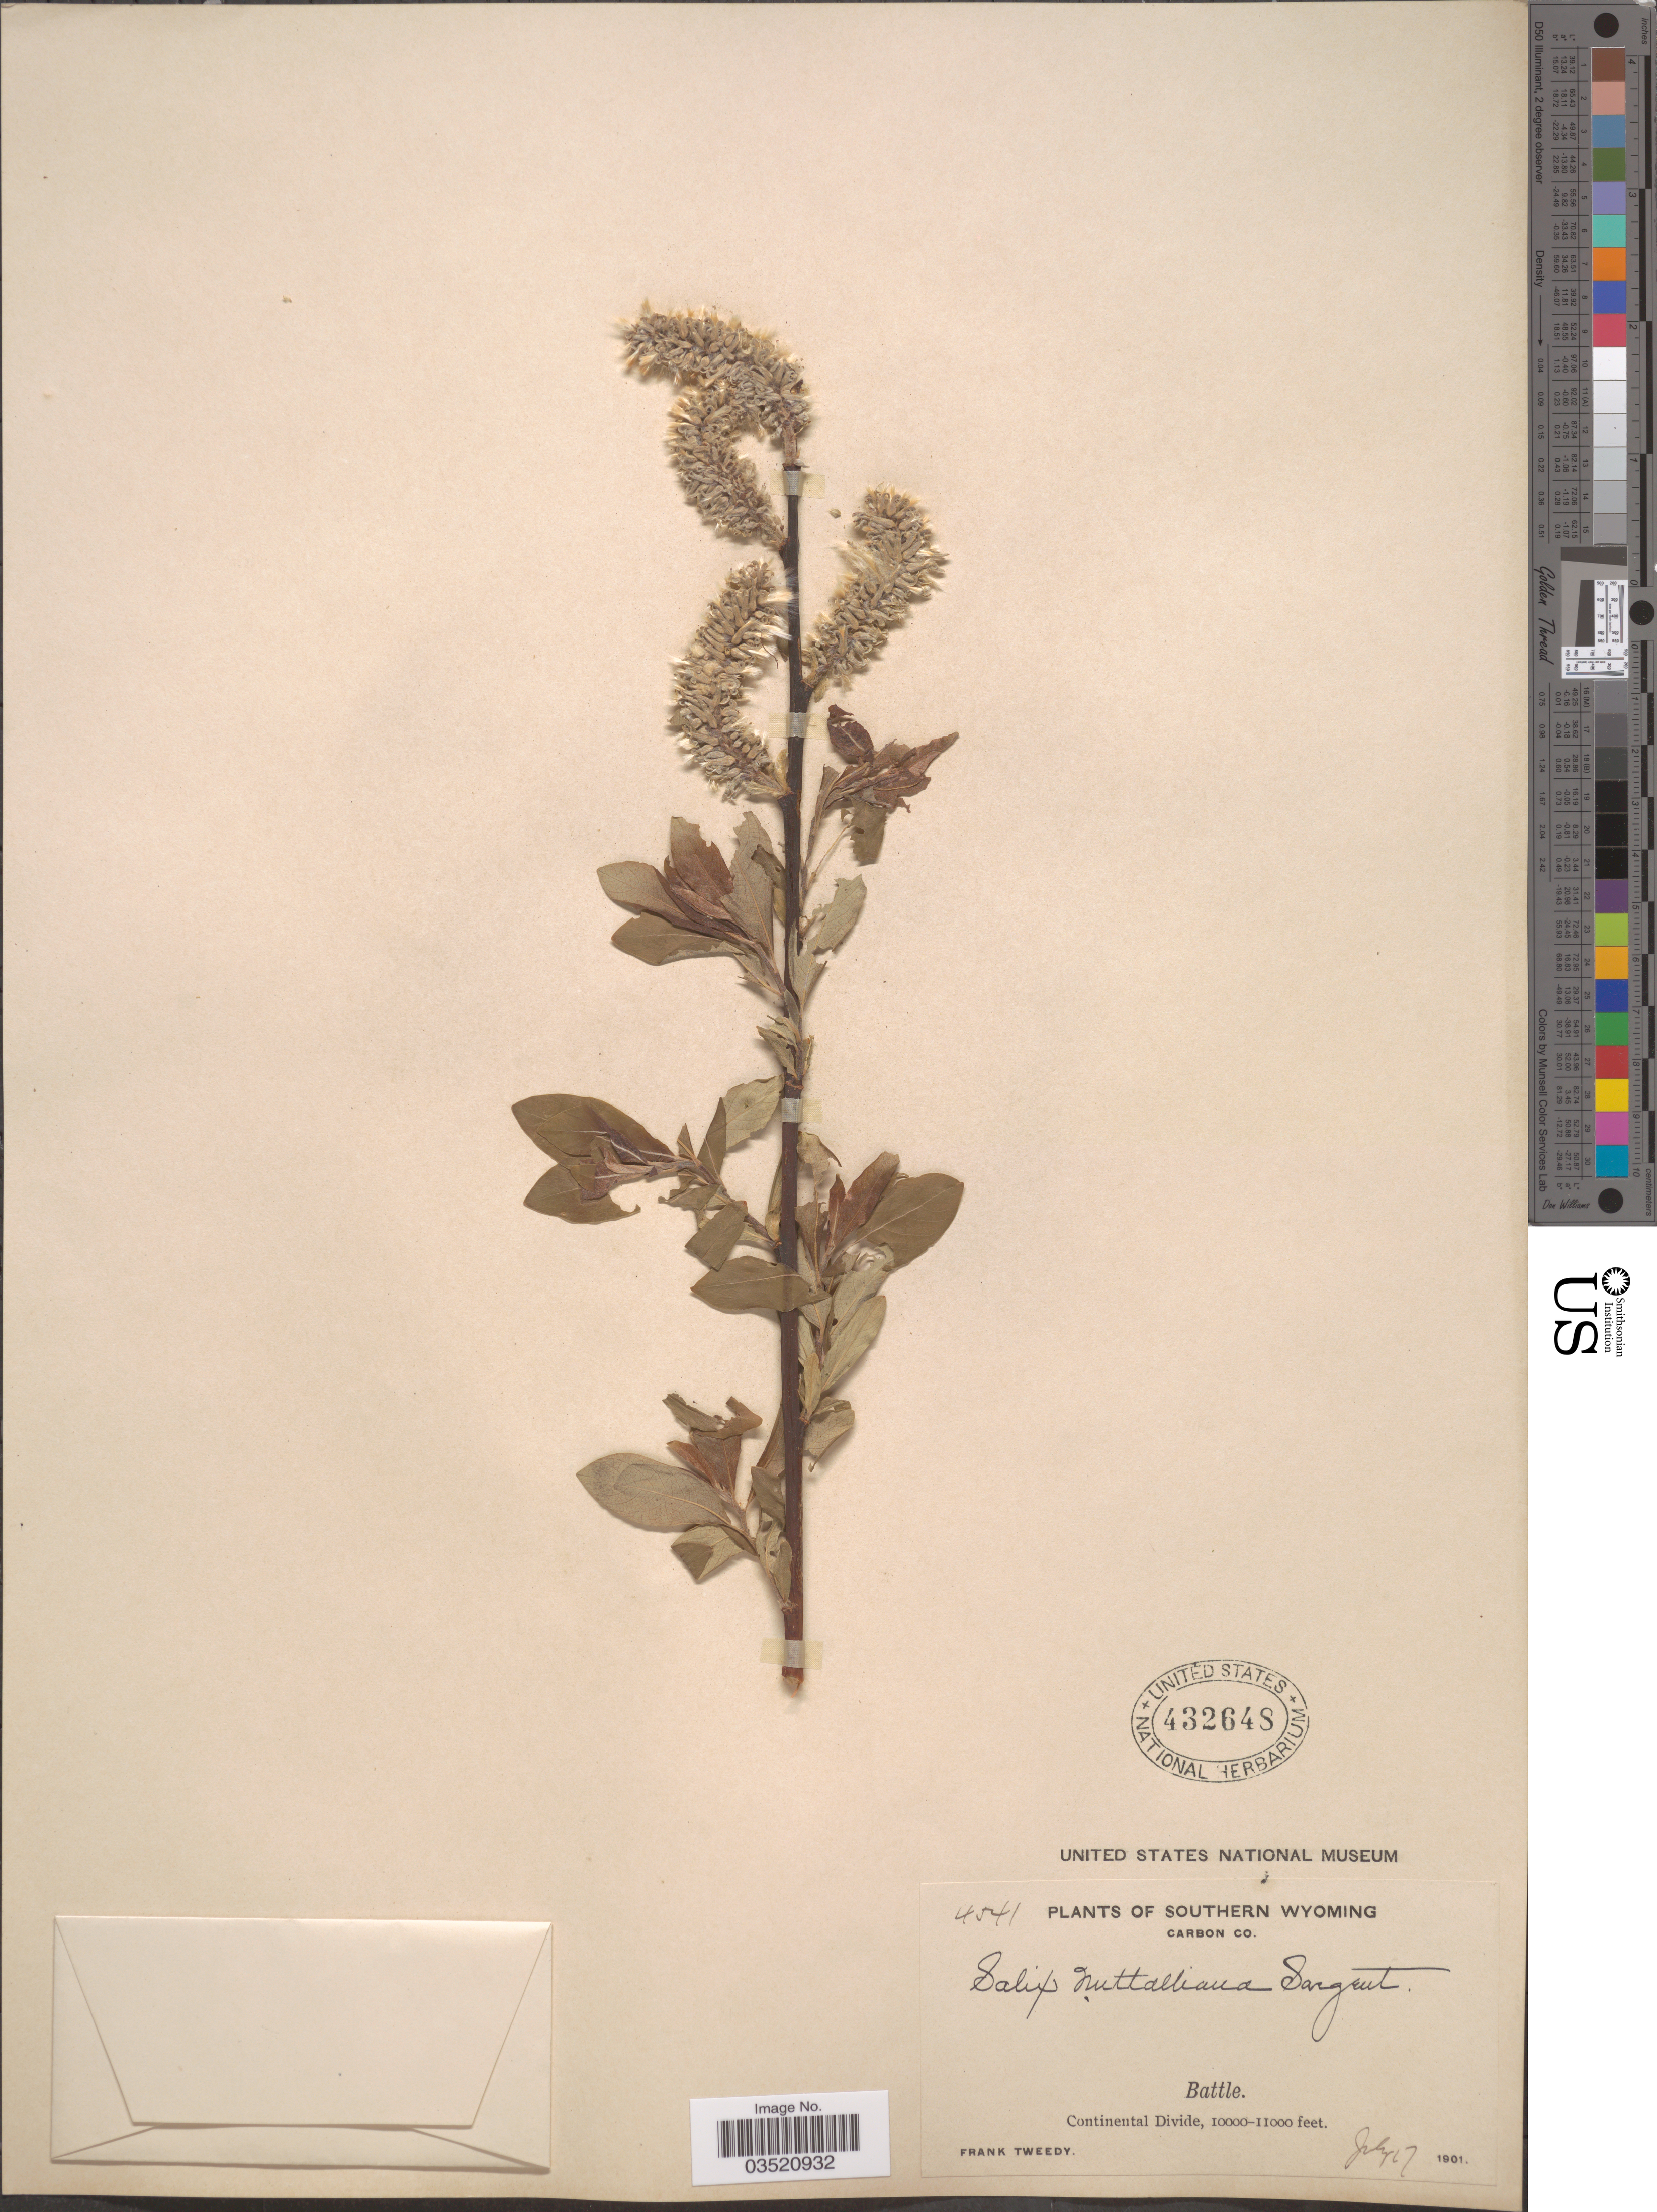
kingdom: Plantae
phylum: Tracheophyta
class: Magnoliopsida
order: Malpighiales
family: Salicaceae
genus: Salix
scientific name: Salix scouleriana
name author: Barratt ex Hook.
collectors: F. Tweedy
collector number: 4541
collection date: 1901-07-17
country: United States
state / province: Wyoming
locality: Southern Wyoming. Carbon Co. Battle. Continental Divide.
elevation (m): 3048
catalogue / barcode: US 432648